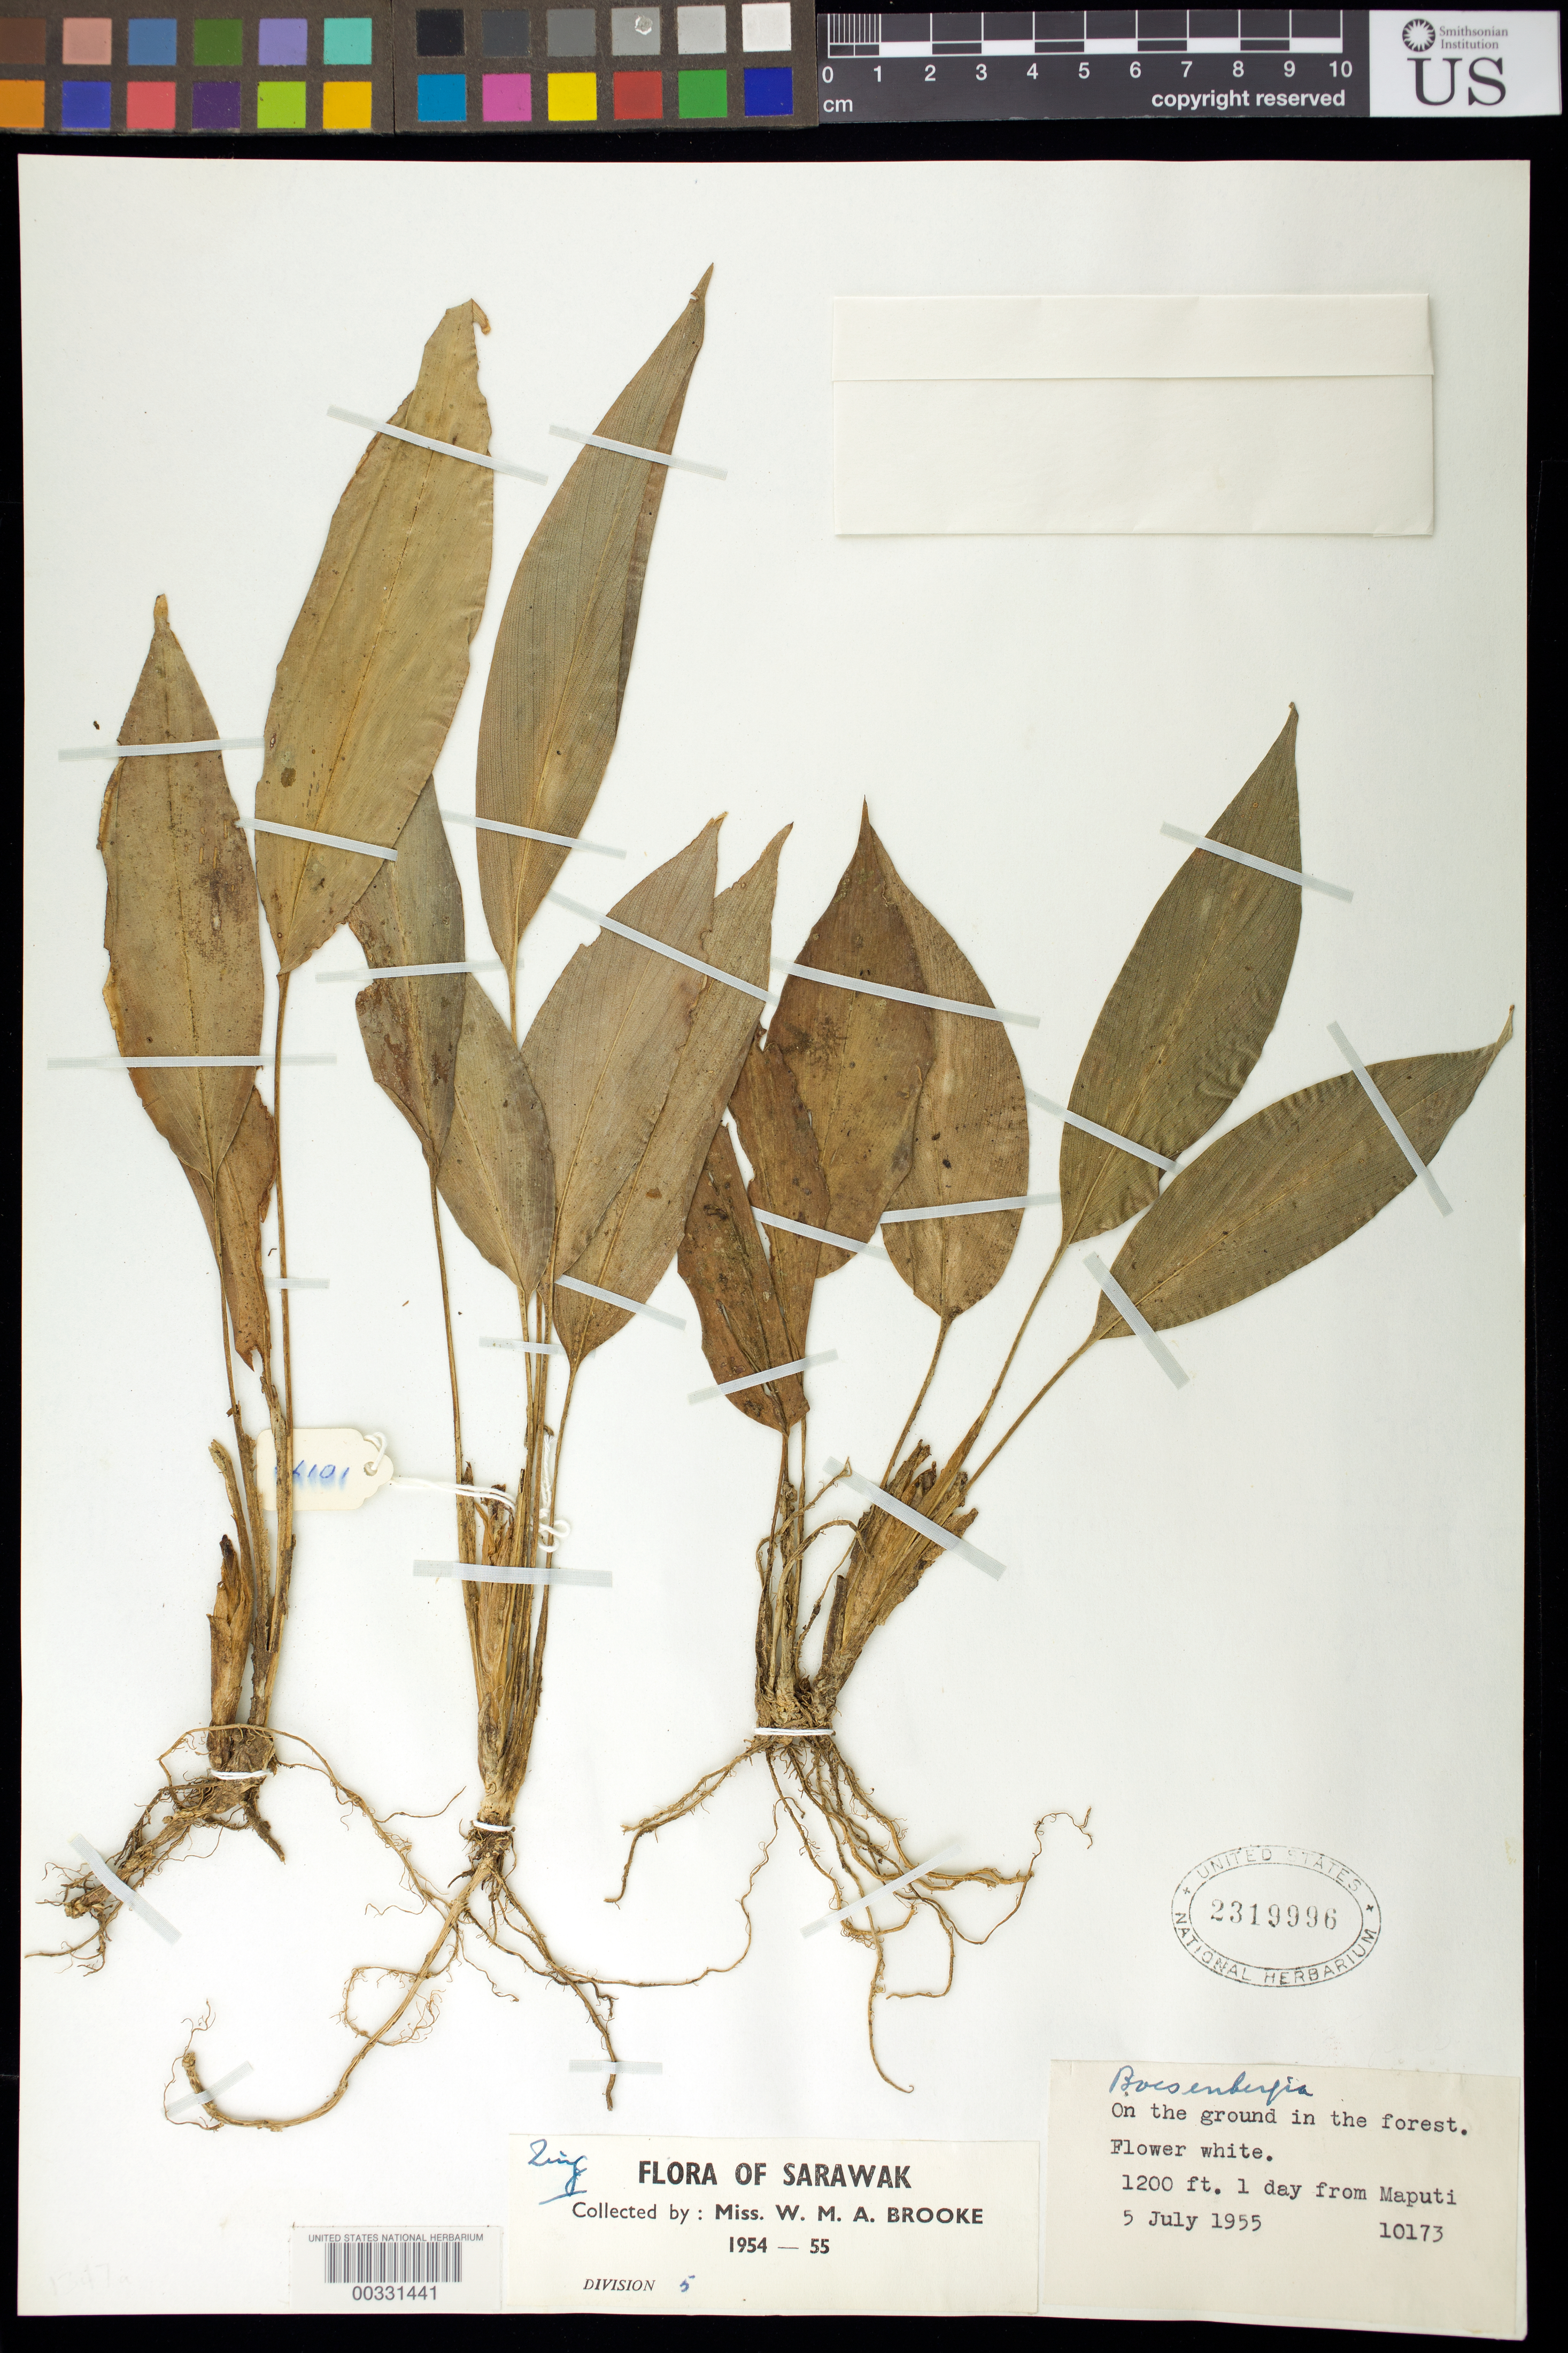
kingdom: Plantae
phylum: Tracheophyta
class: Liliopsida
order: Zingiberales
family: Zingiberaceae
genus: Boesenbergia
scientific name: Boesenbergia sp.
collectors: W. Brooke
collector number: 10173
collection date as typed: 05 Jul 1955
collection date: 1955-07-05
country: Malaysia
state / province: Sarawak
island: Borneo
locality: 1 day from maputi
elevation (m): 366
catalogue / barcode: US 2319996